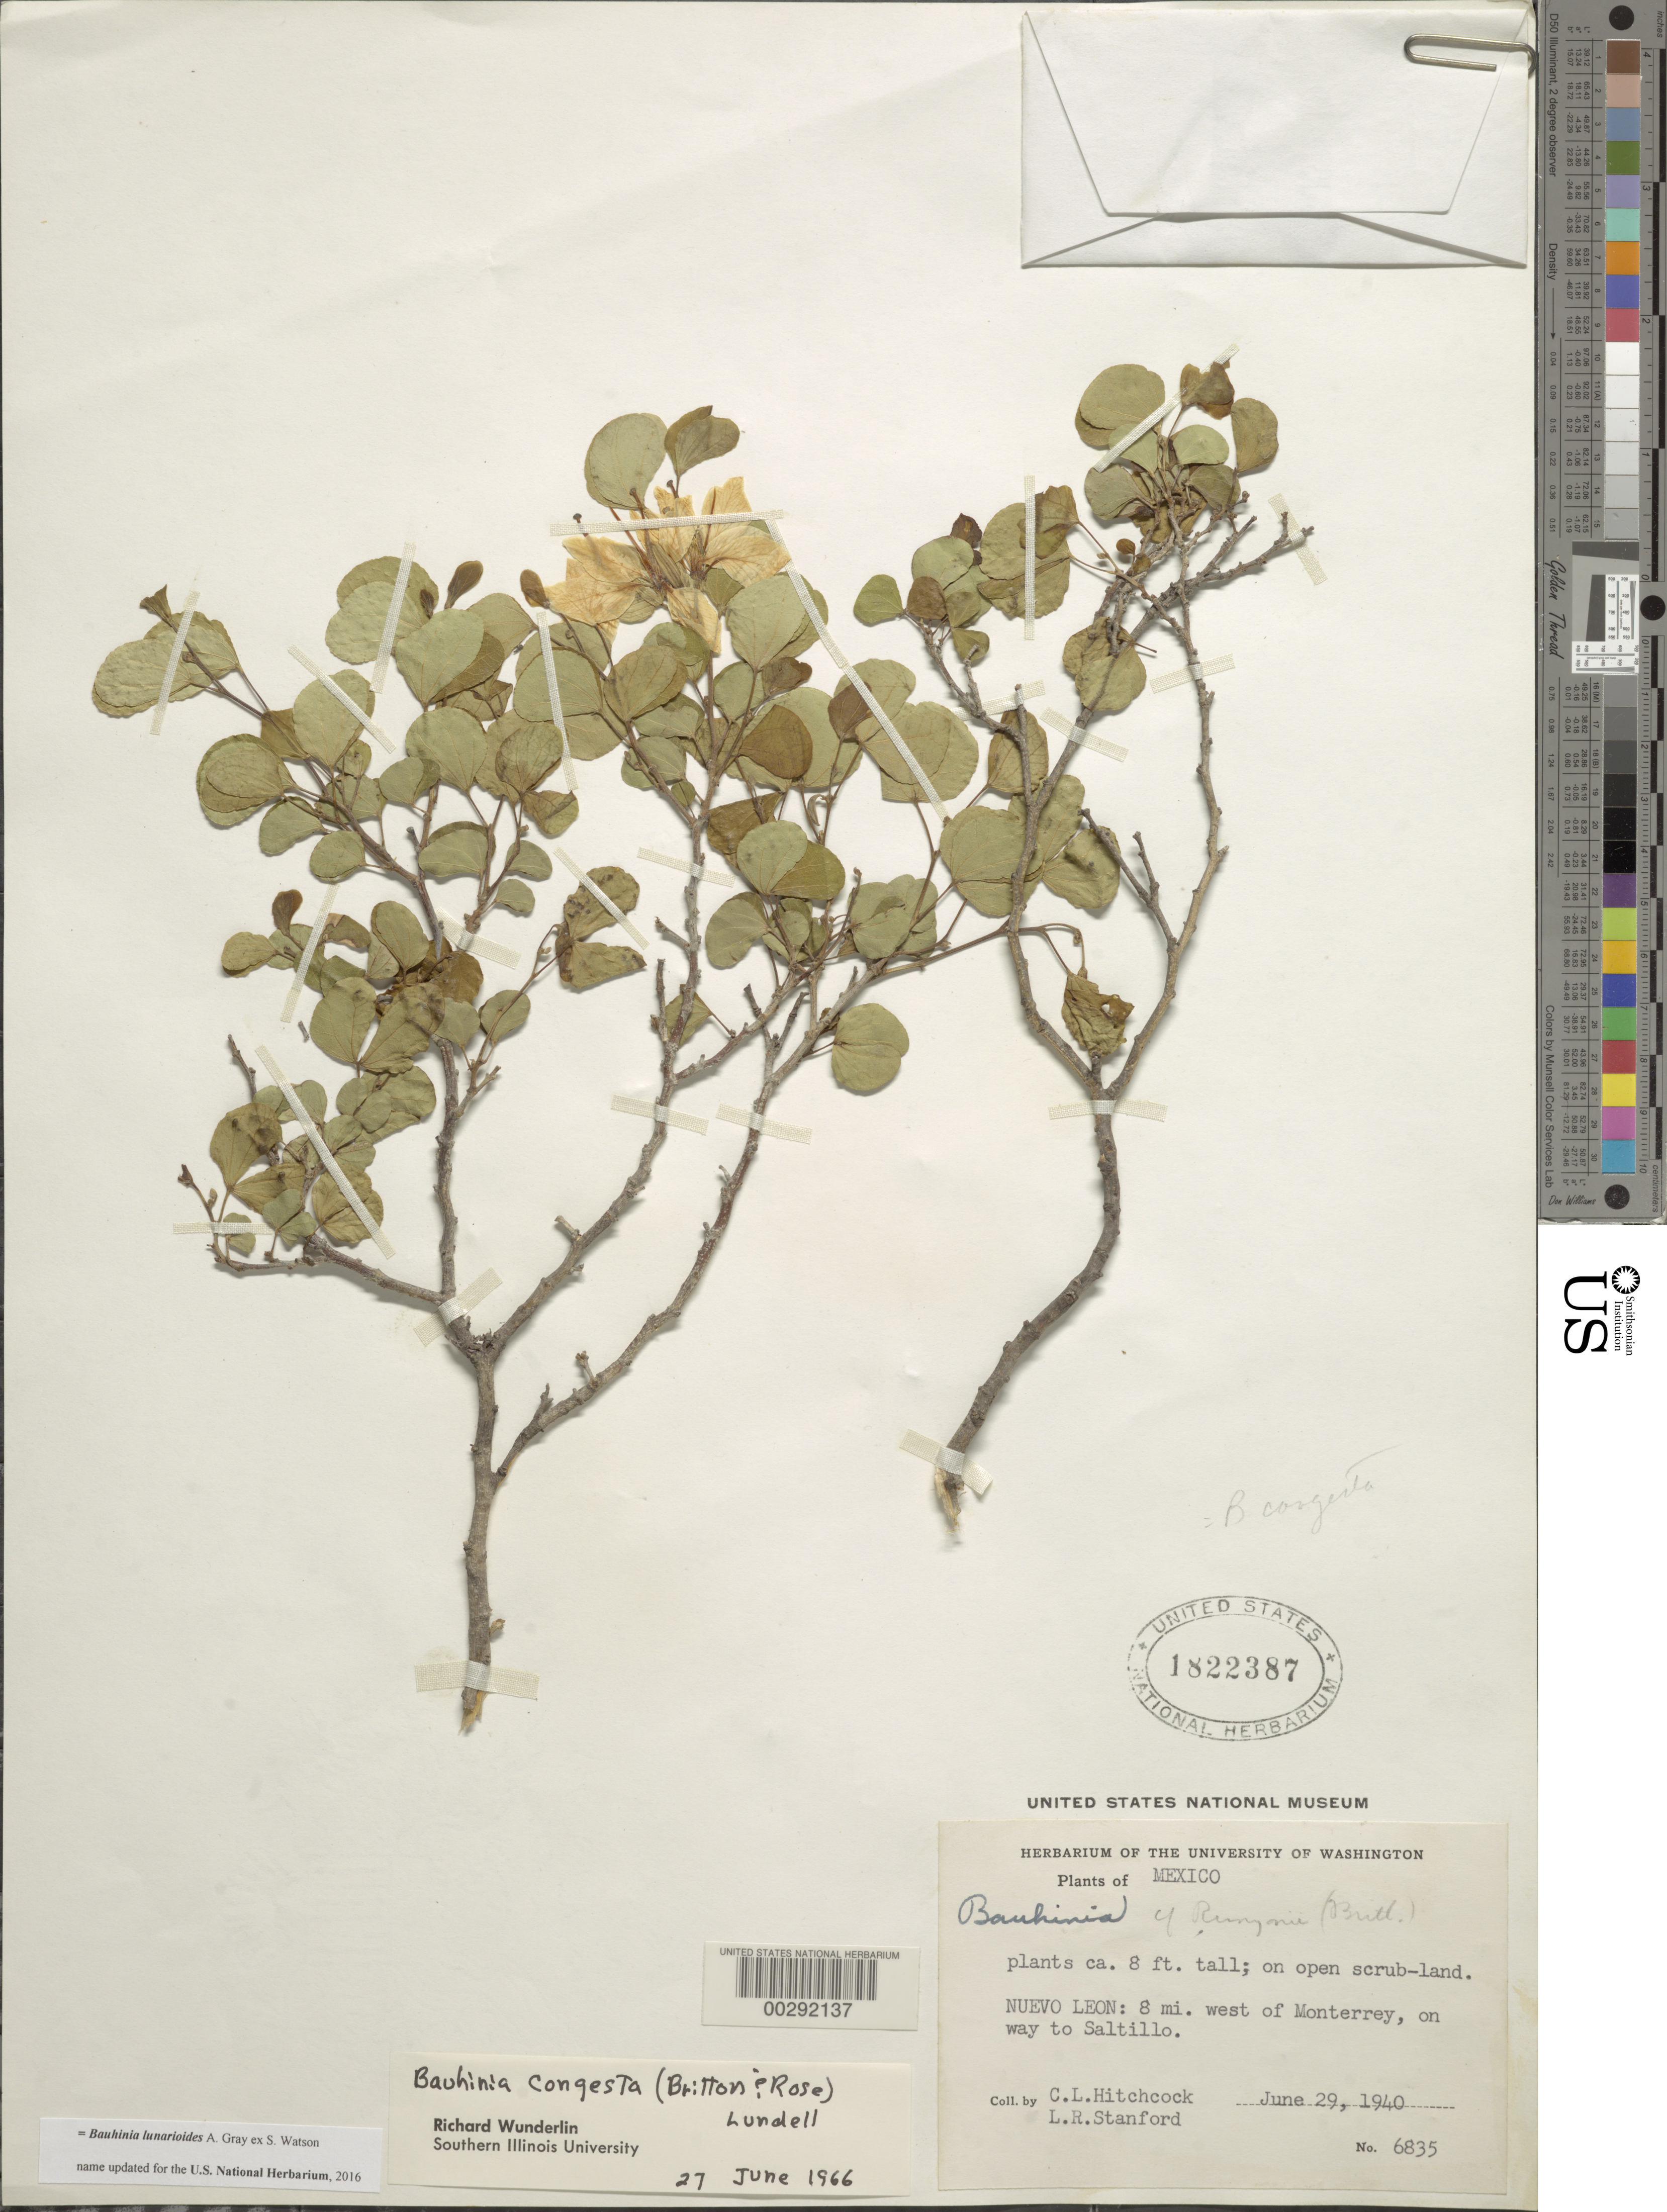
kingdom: Plantae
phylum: Tracheophyta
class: Magnoliopsida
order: Fabales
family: Fabaceae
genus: Bauhinia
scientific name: Bauhinia lunarioides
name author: A. Gray ex S. Watson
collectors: A. S. Hitchcock & L. R. Stanford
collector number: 6855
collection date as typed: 29 Jun 1940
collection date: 1940-06-29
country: Mexico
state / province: Nuevo León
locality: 8 mi W of Monterrey, on way to Saltillo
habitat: Open scrub land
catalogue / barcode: US 1822387